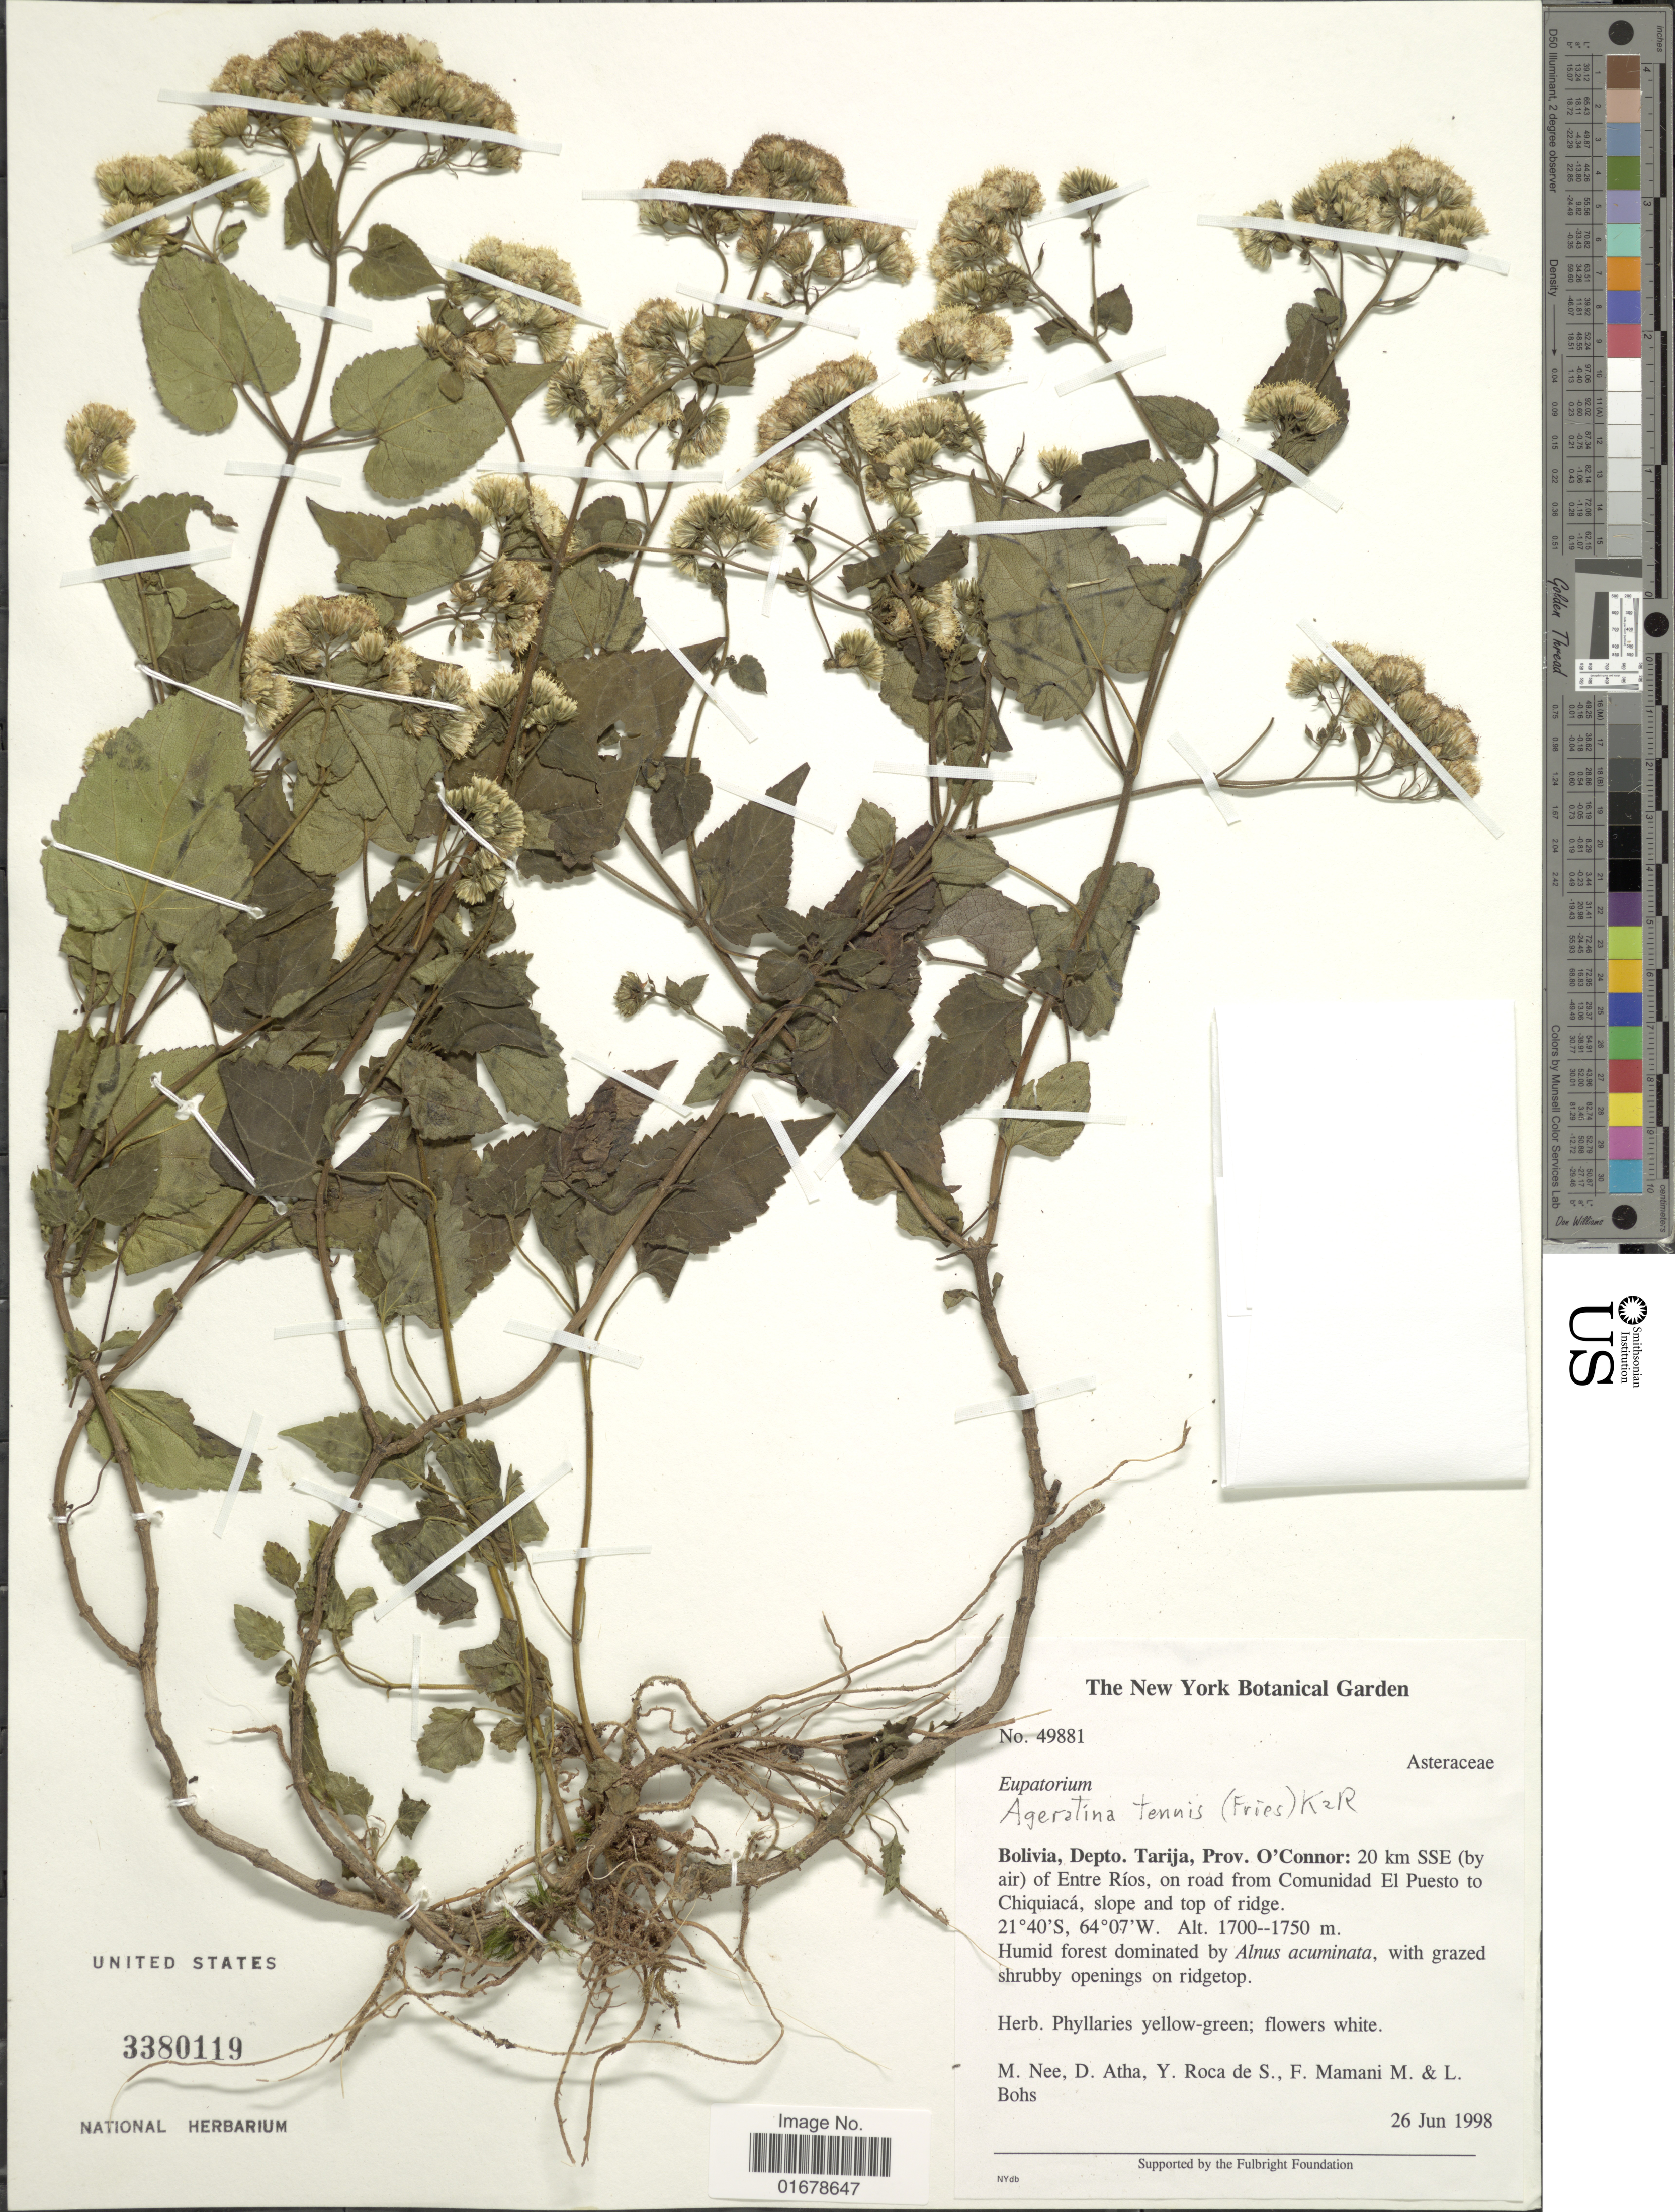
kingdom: Plantae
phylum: Tracheophyta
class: Magnoliopsida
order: Asterales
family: Asteraceae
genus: Ageratina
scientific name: Ageratina tenuis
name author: (R.E. Fr.) R.M. King & H. Rob.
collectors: M. Nee, D. Atha, Y. Roca, F. Mamani & et al.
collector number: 49881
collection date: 1998-06-26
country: Bolivia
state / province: Tarija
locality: Bolivia, Depto. Tarija, Prov. O'Connor: 20 km SSE (by air) of Entre Rios, on road from Comunidad El Puesto to Chiquiaca, slope and top of ridge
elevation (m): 1700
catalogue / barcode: US 3380119